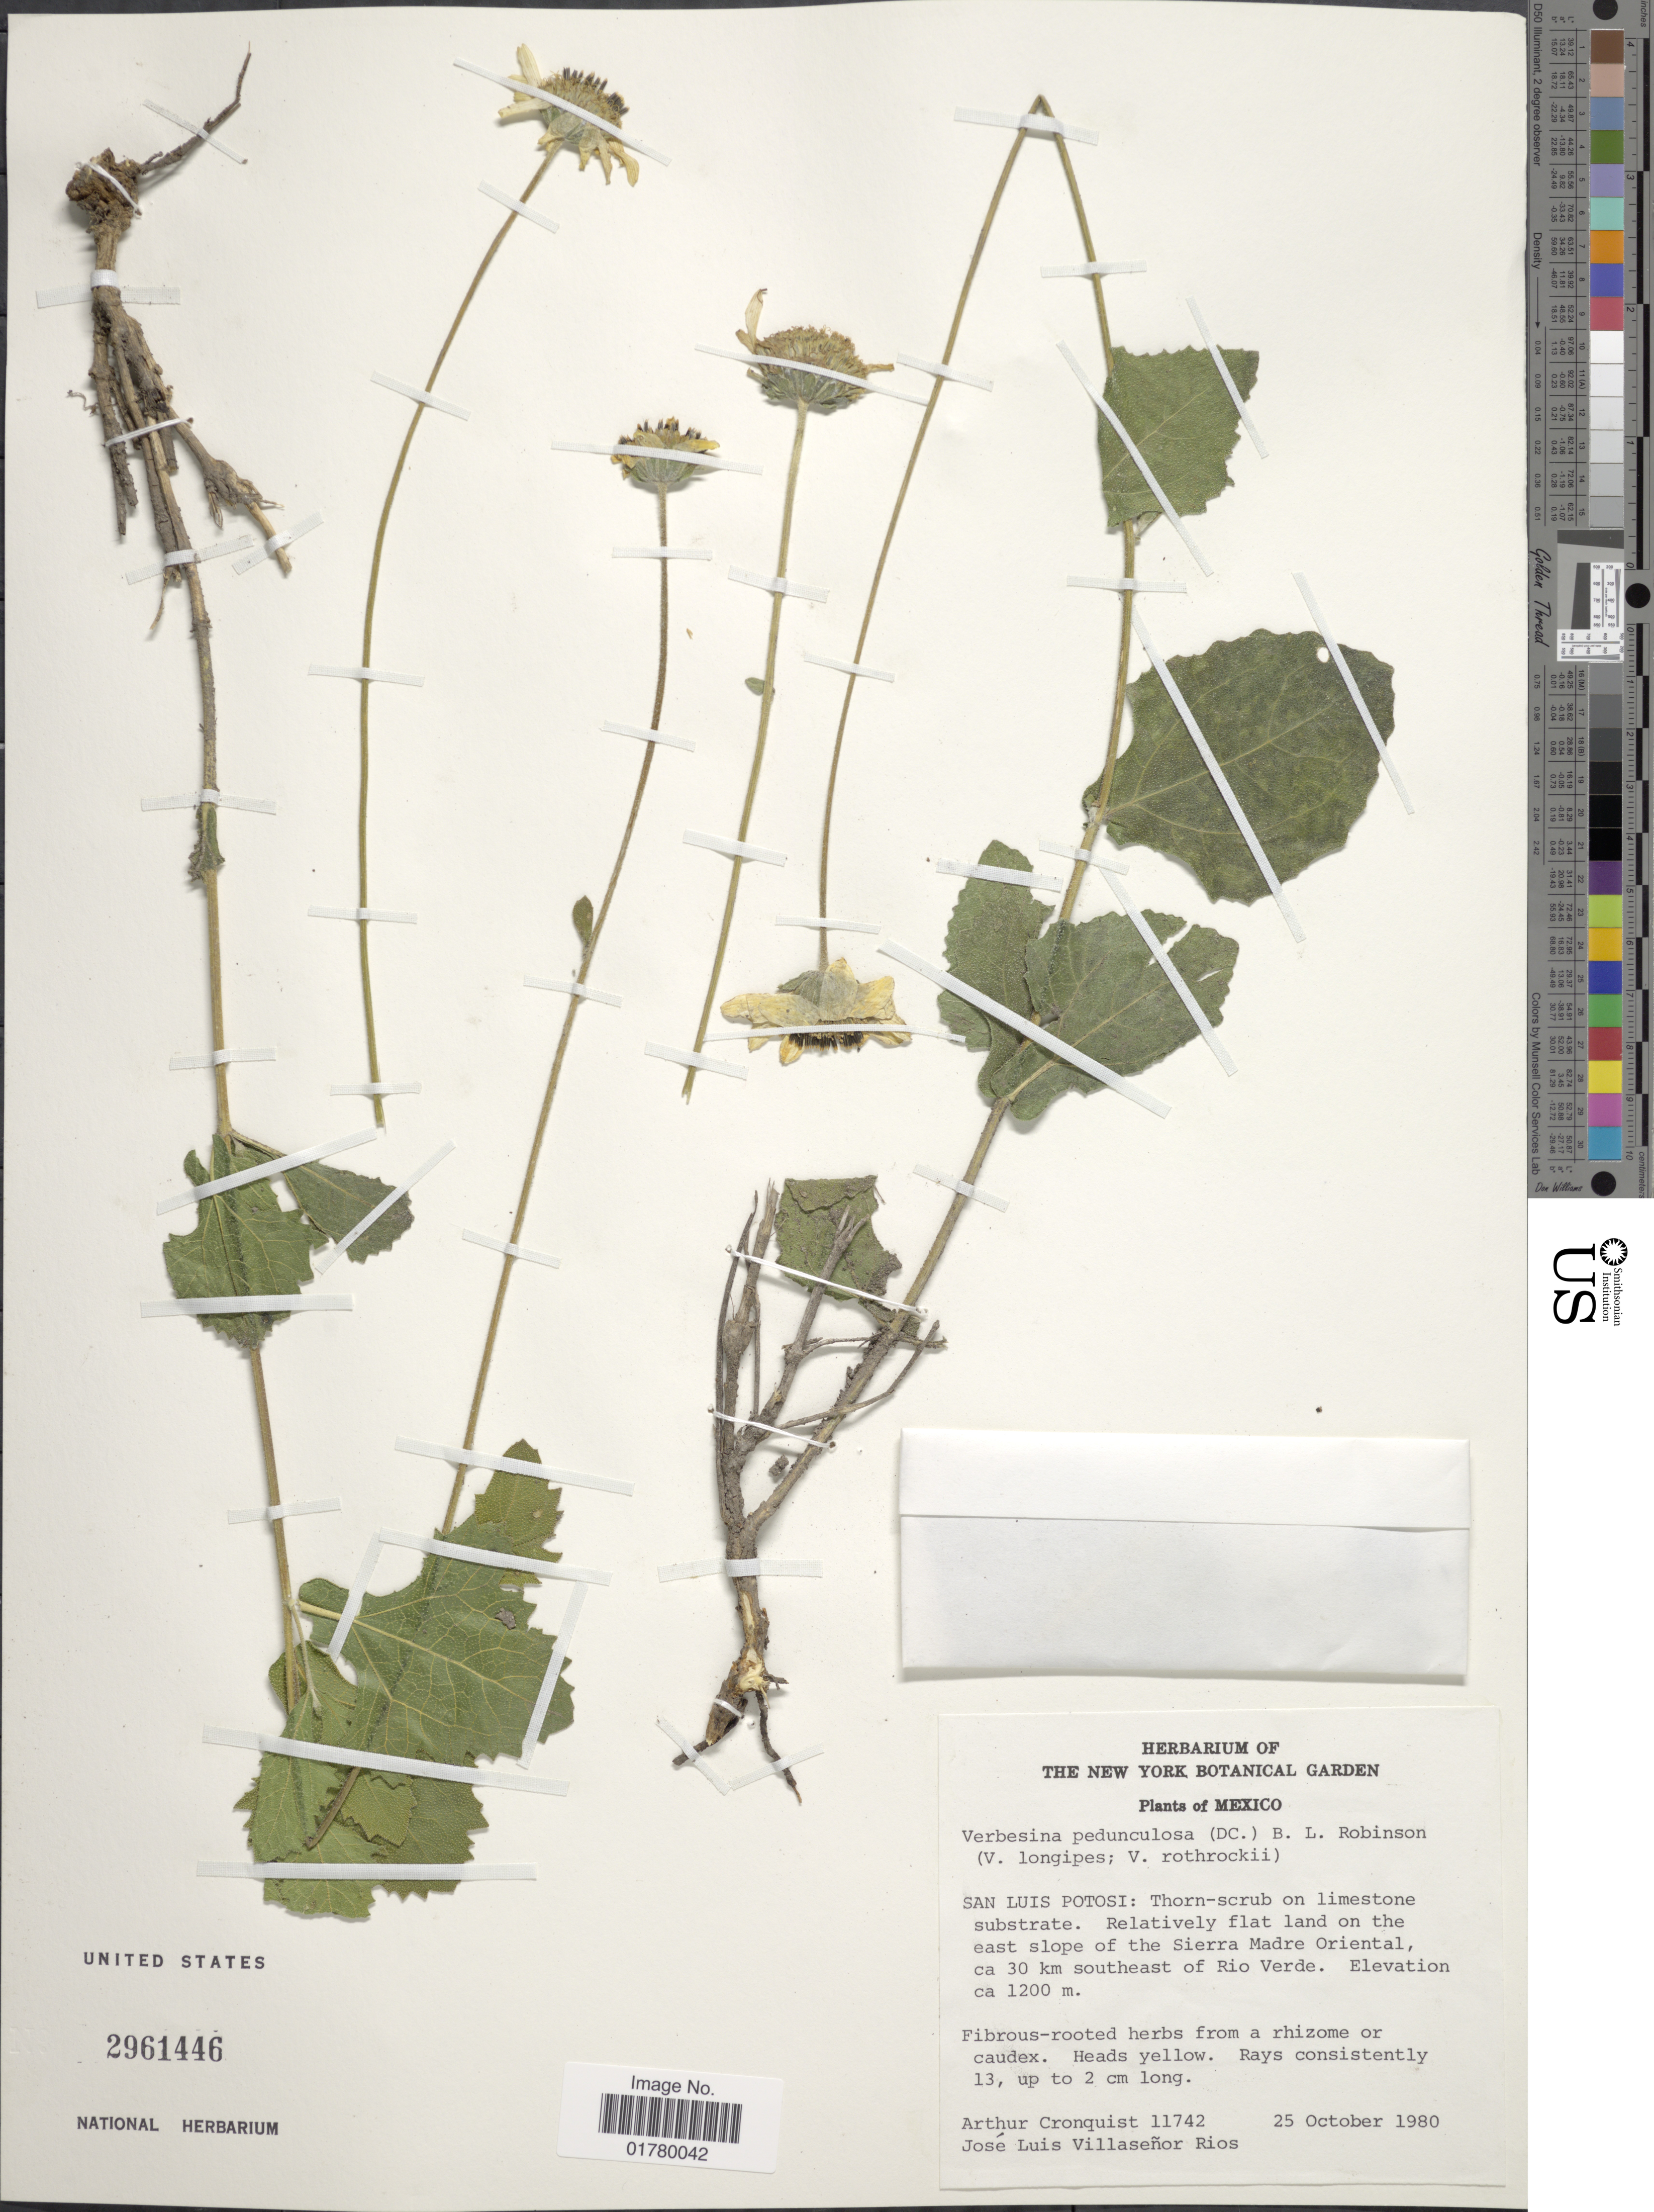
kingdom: Plantae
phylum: Tracheophyta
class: Magnoliopsida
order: Asterales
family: Asteraceae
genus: Verbesina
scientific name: Verbesina pedunculosa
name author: (DC.) B.L. Rob.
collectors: A. J. Cronquist & J. L. Villasenor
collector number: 11742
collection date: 1980-10-25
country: Mexico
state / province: San Luis Potosí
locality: Thorn-scrub on limestone substrate. Relatively flat land on the east slope of the Sierra Madre Oriental, ca 30 km southeast of Rio Verde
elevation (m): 1200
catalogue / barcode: US 2961446